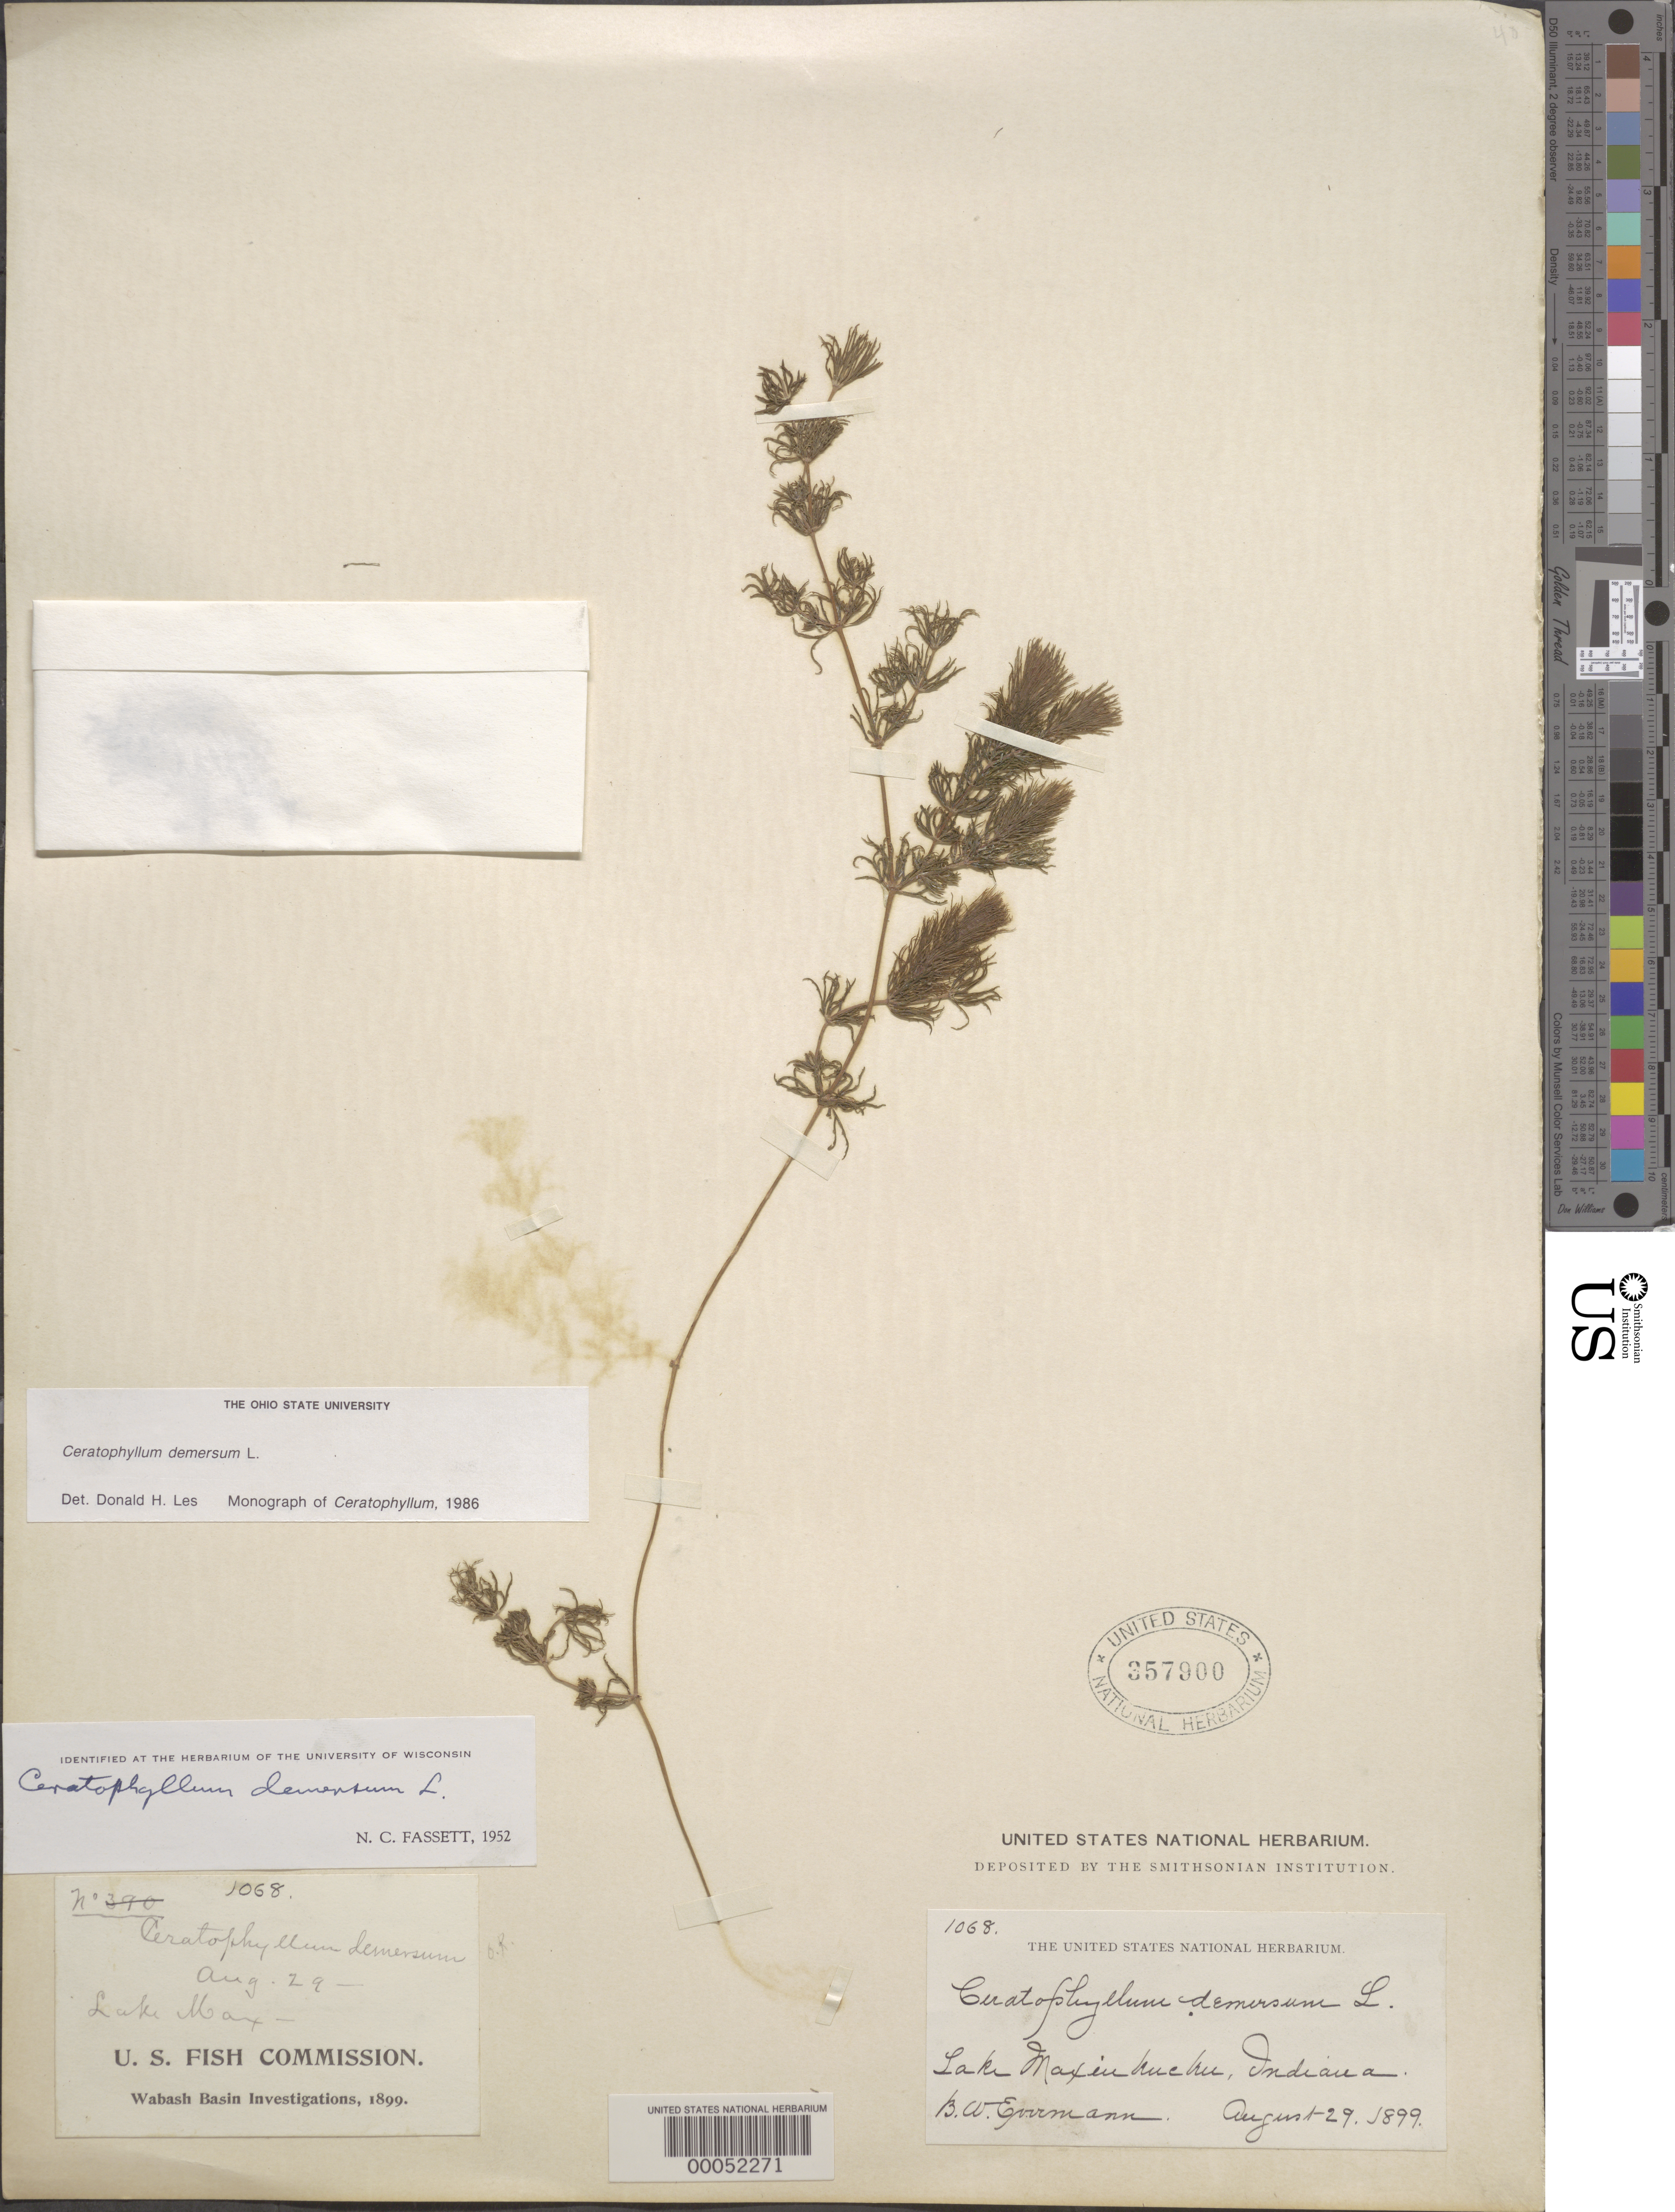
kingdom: Plantae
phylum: Tracheophyta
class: Magnoliopsida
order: Ceratophyllales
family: Ceratophyllaceae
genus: Ceratophyllum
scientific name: Ceratophyllum demersum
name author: L.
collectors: B. W. Evermann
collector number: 1068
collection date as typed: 29 Aug 1899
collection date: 1899-08-29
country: United States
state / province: Indiana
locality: Lake Maxinkuckee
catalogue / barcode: US 357900